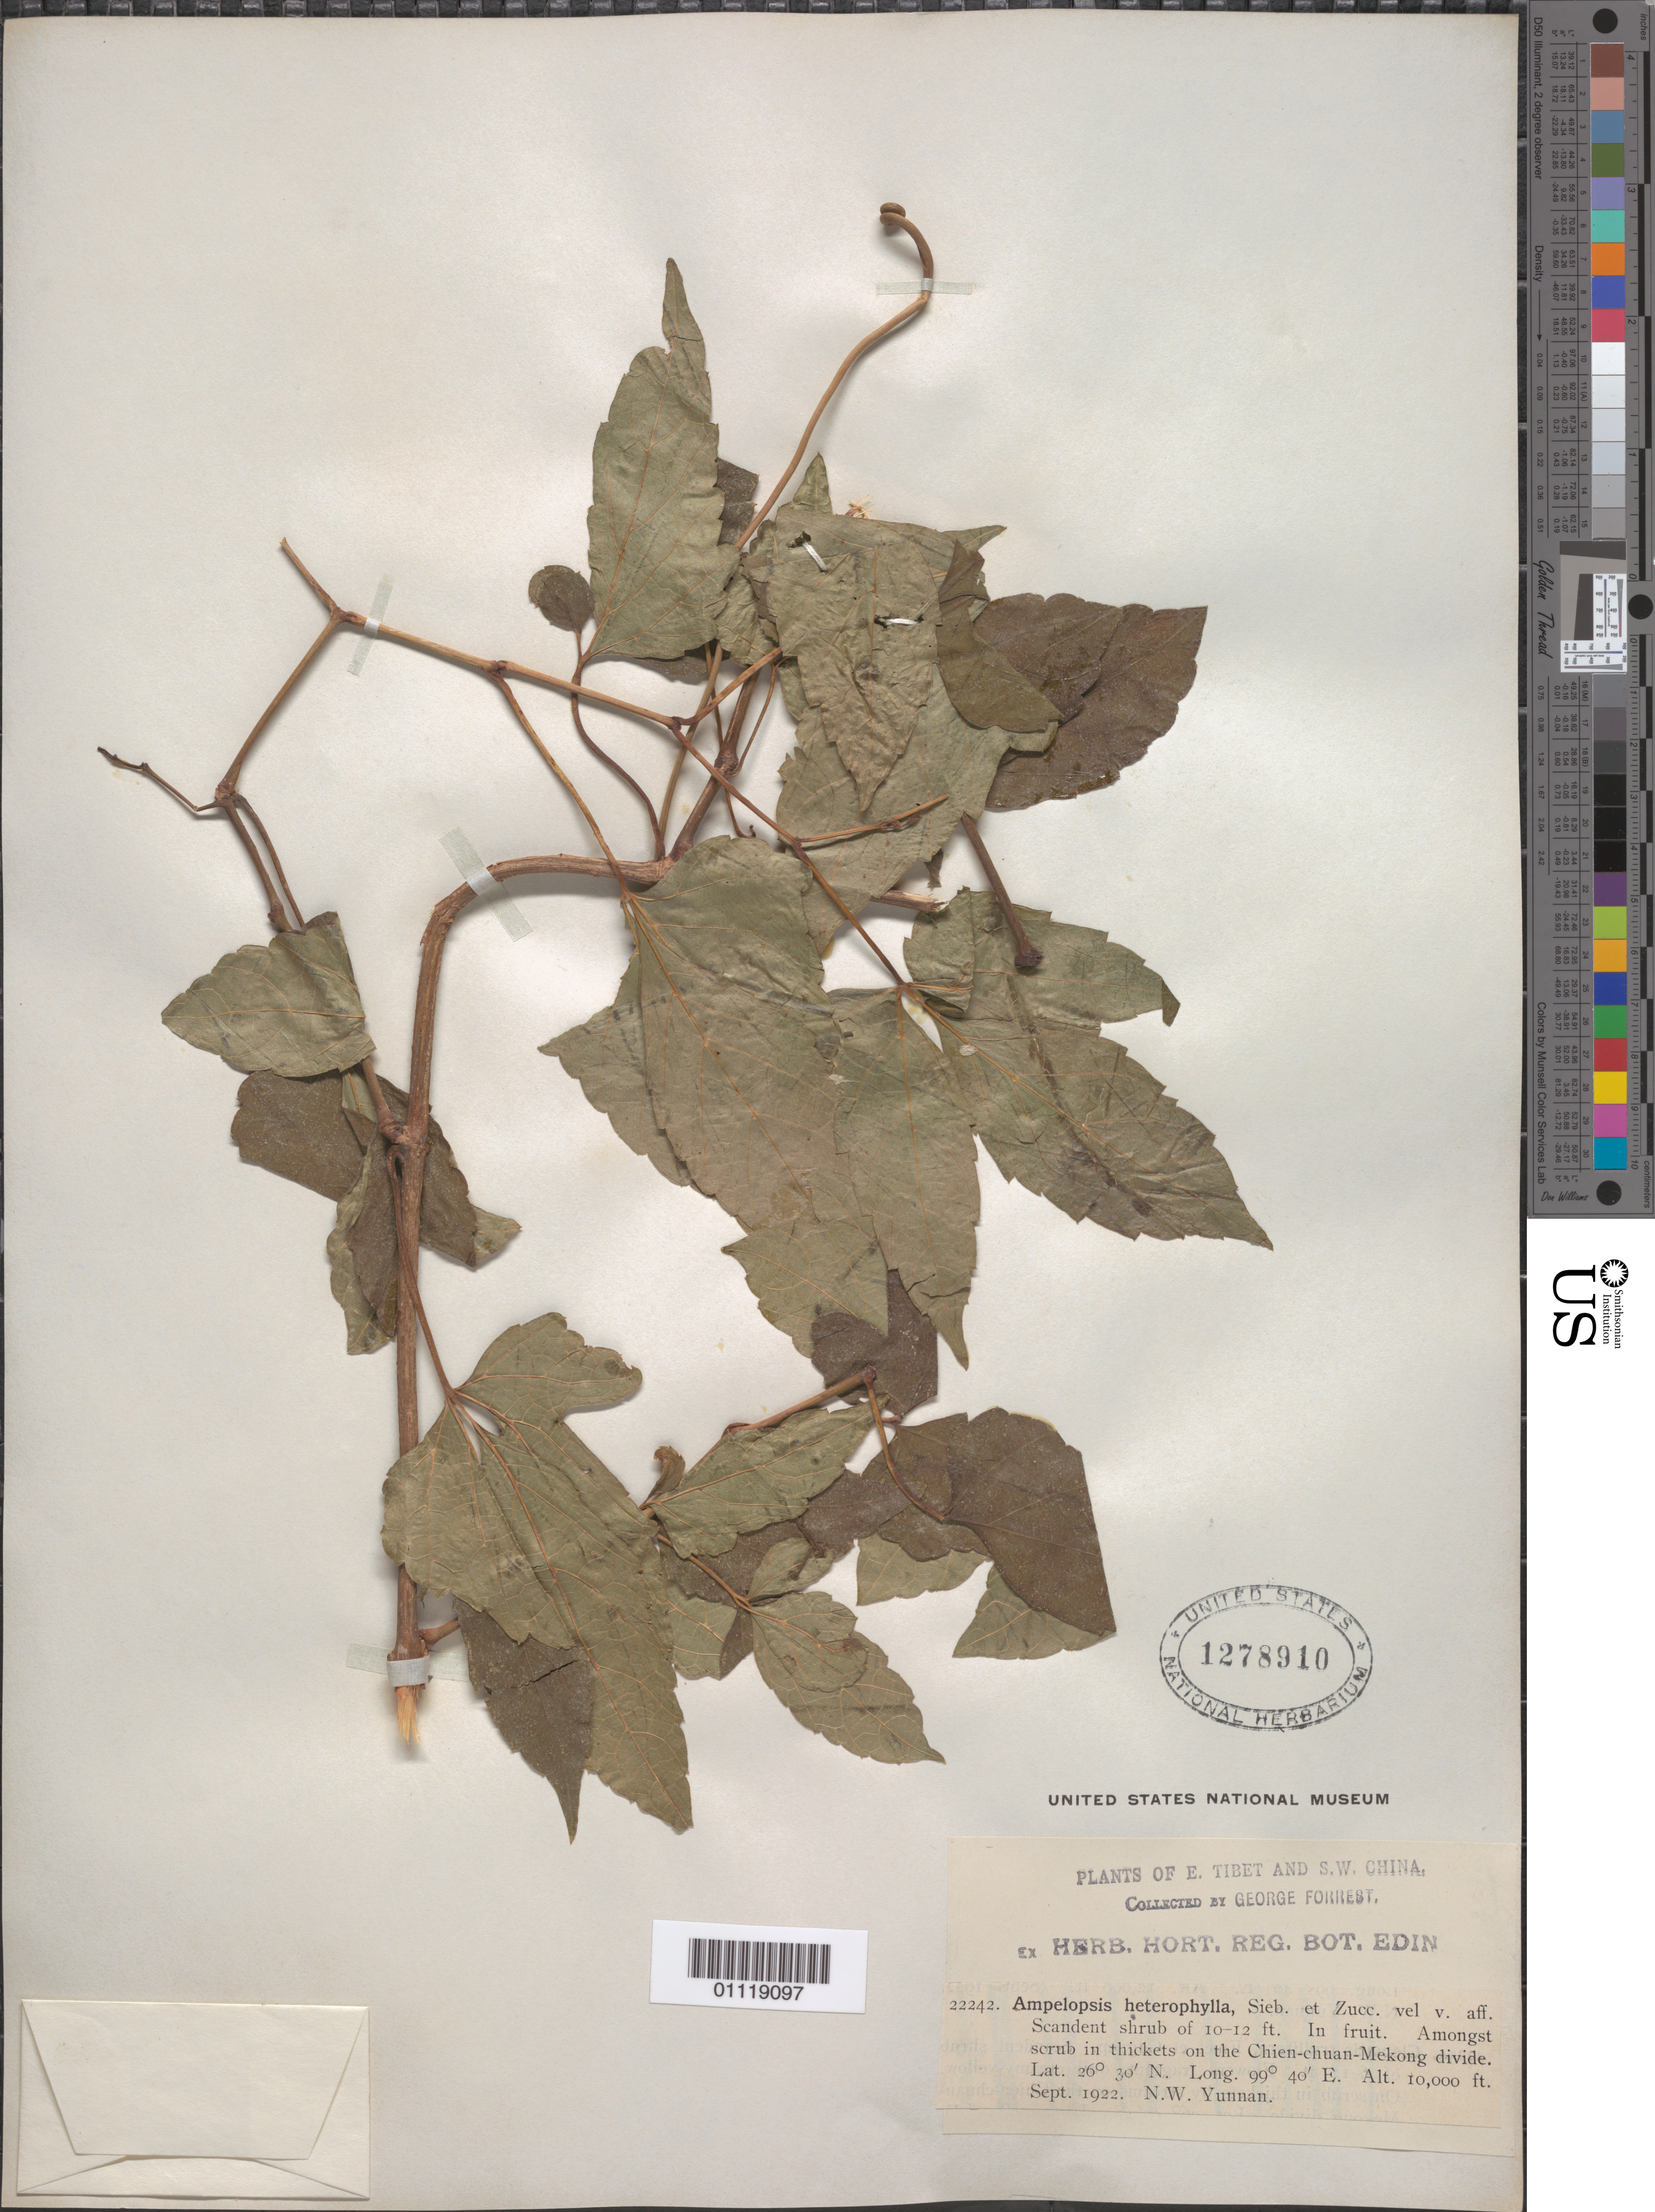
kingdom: Plantae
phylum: Tracheophyta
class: Magnoliopsida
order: Vitales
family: Vitaceae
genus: Ampelopsis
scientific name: Ampelopsis glandulosa var. heterophylla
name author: (Thunb.) Momiy.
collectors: Forest Dept. B. G.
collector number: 22242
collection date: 1922-09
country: China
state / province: Xizang / Yunnan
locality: Chien-chuan-Mekong divide.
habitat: Amongst scrub in thickets.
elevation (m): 3048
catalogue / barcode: US 1278910